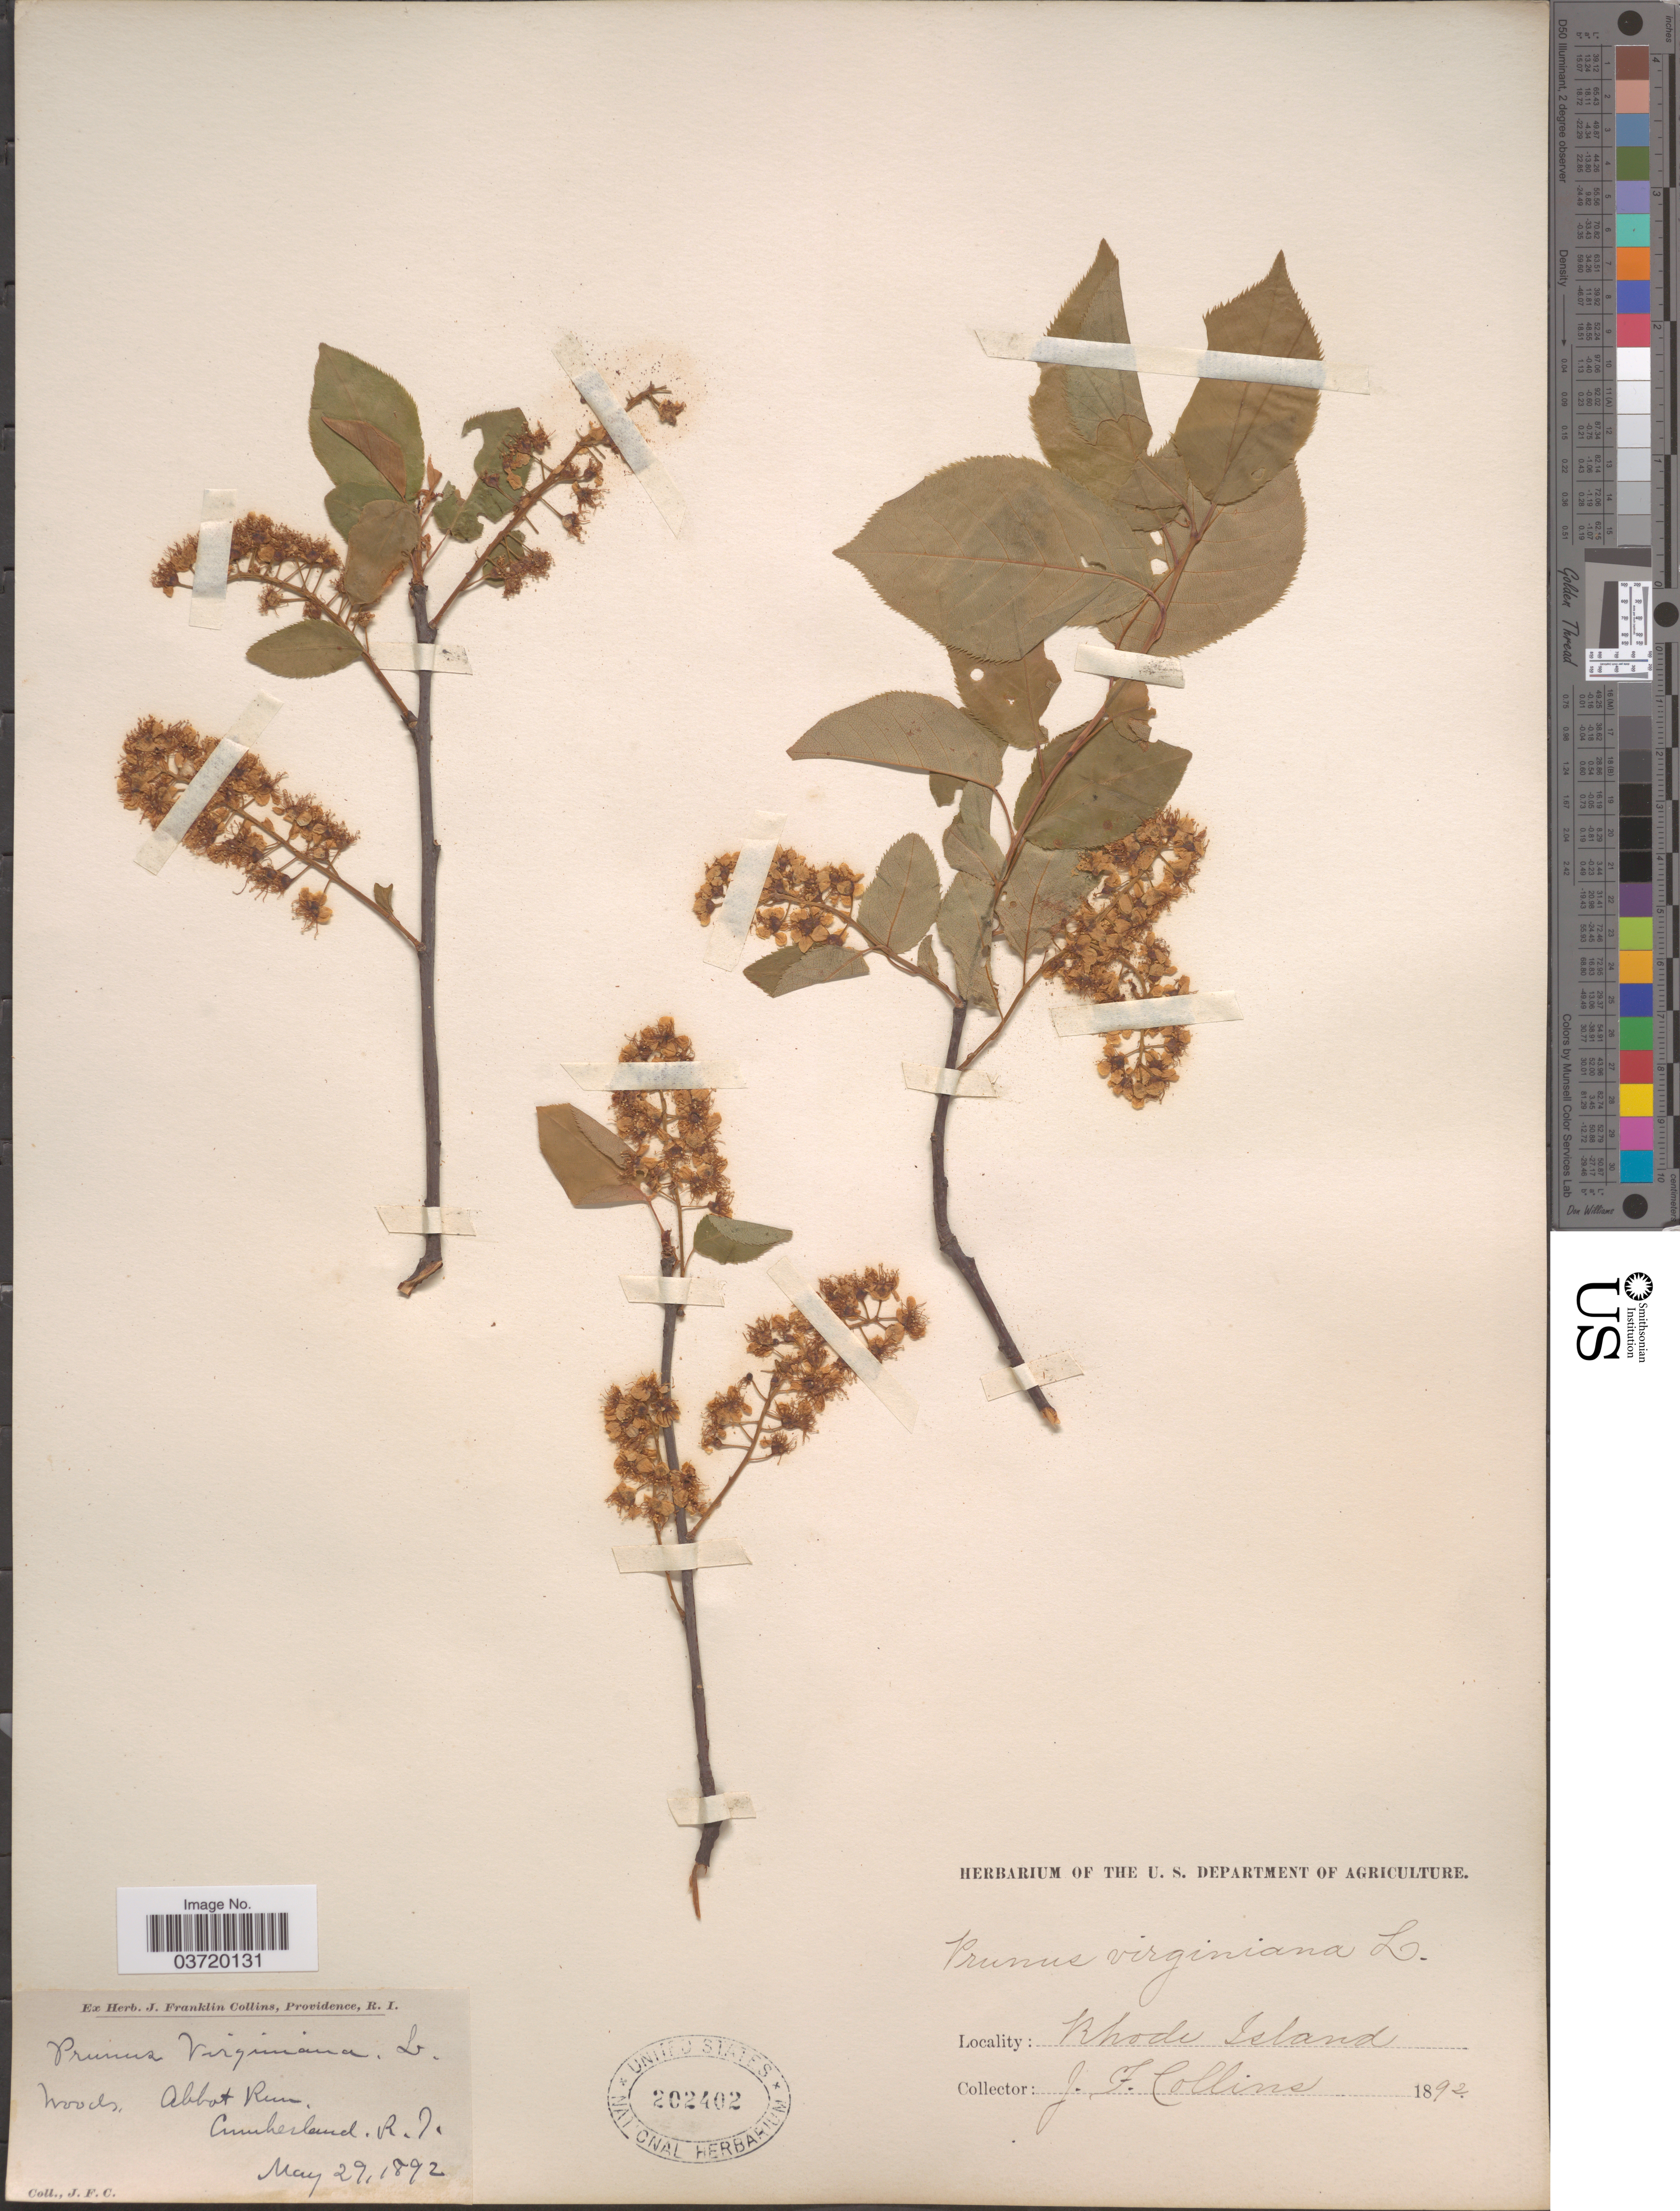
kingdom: Plantae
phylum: Tracheophyta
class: Magnoliopsida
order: Rosales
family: Rosaceae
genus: Prunus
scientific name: Prunus virginiana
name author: L.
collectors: J. Collins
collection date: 1892-05-29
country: United States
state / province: Rhode Island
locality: Abbot Run, Cumberland.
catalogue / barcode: US 202402